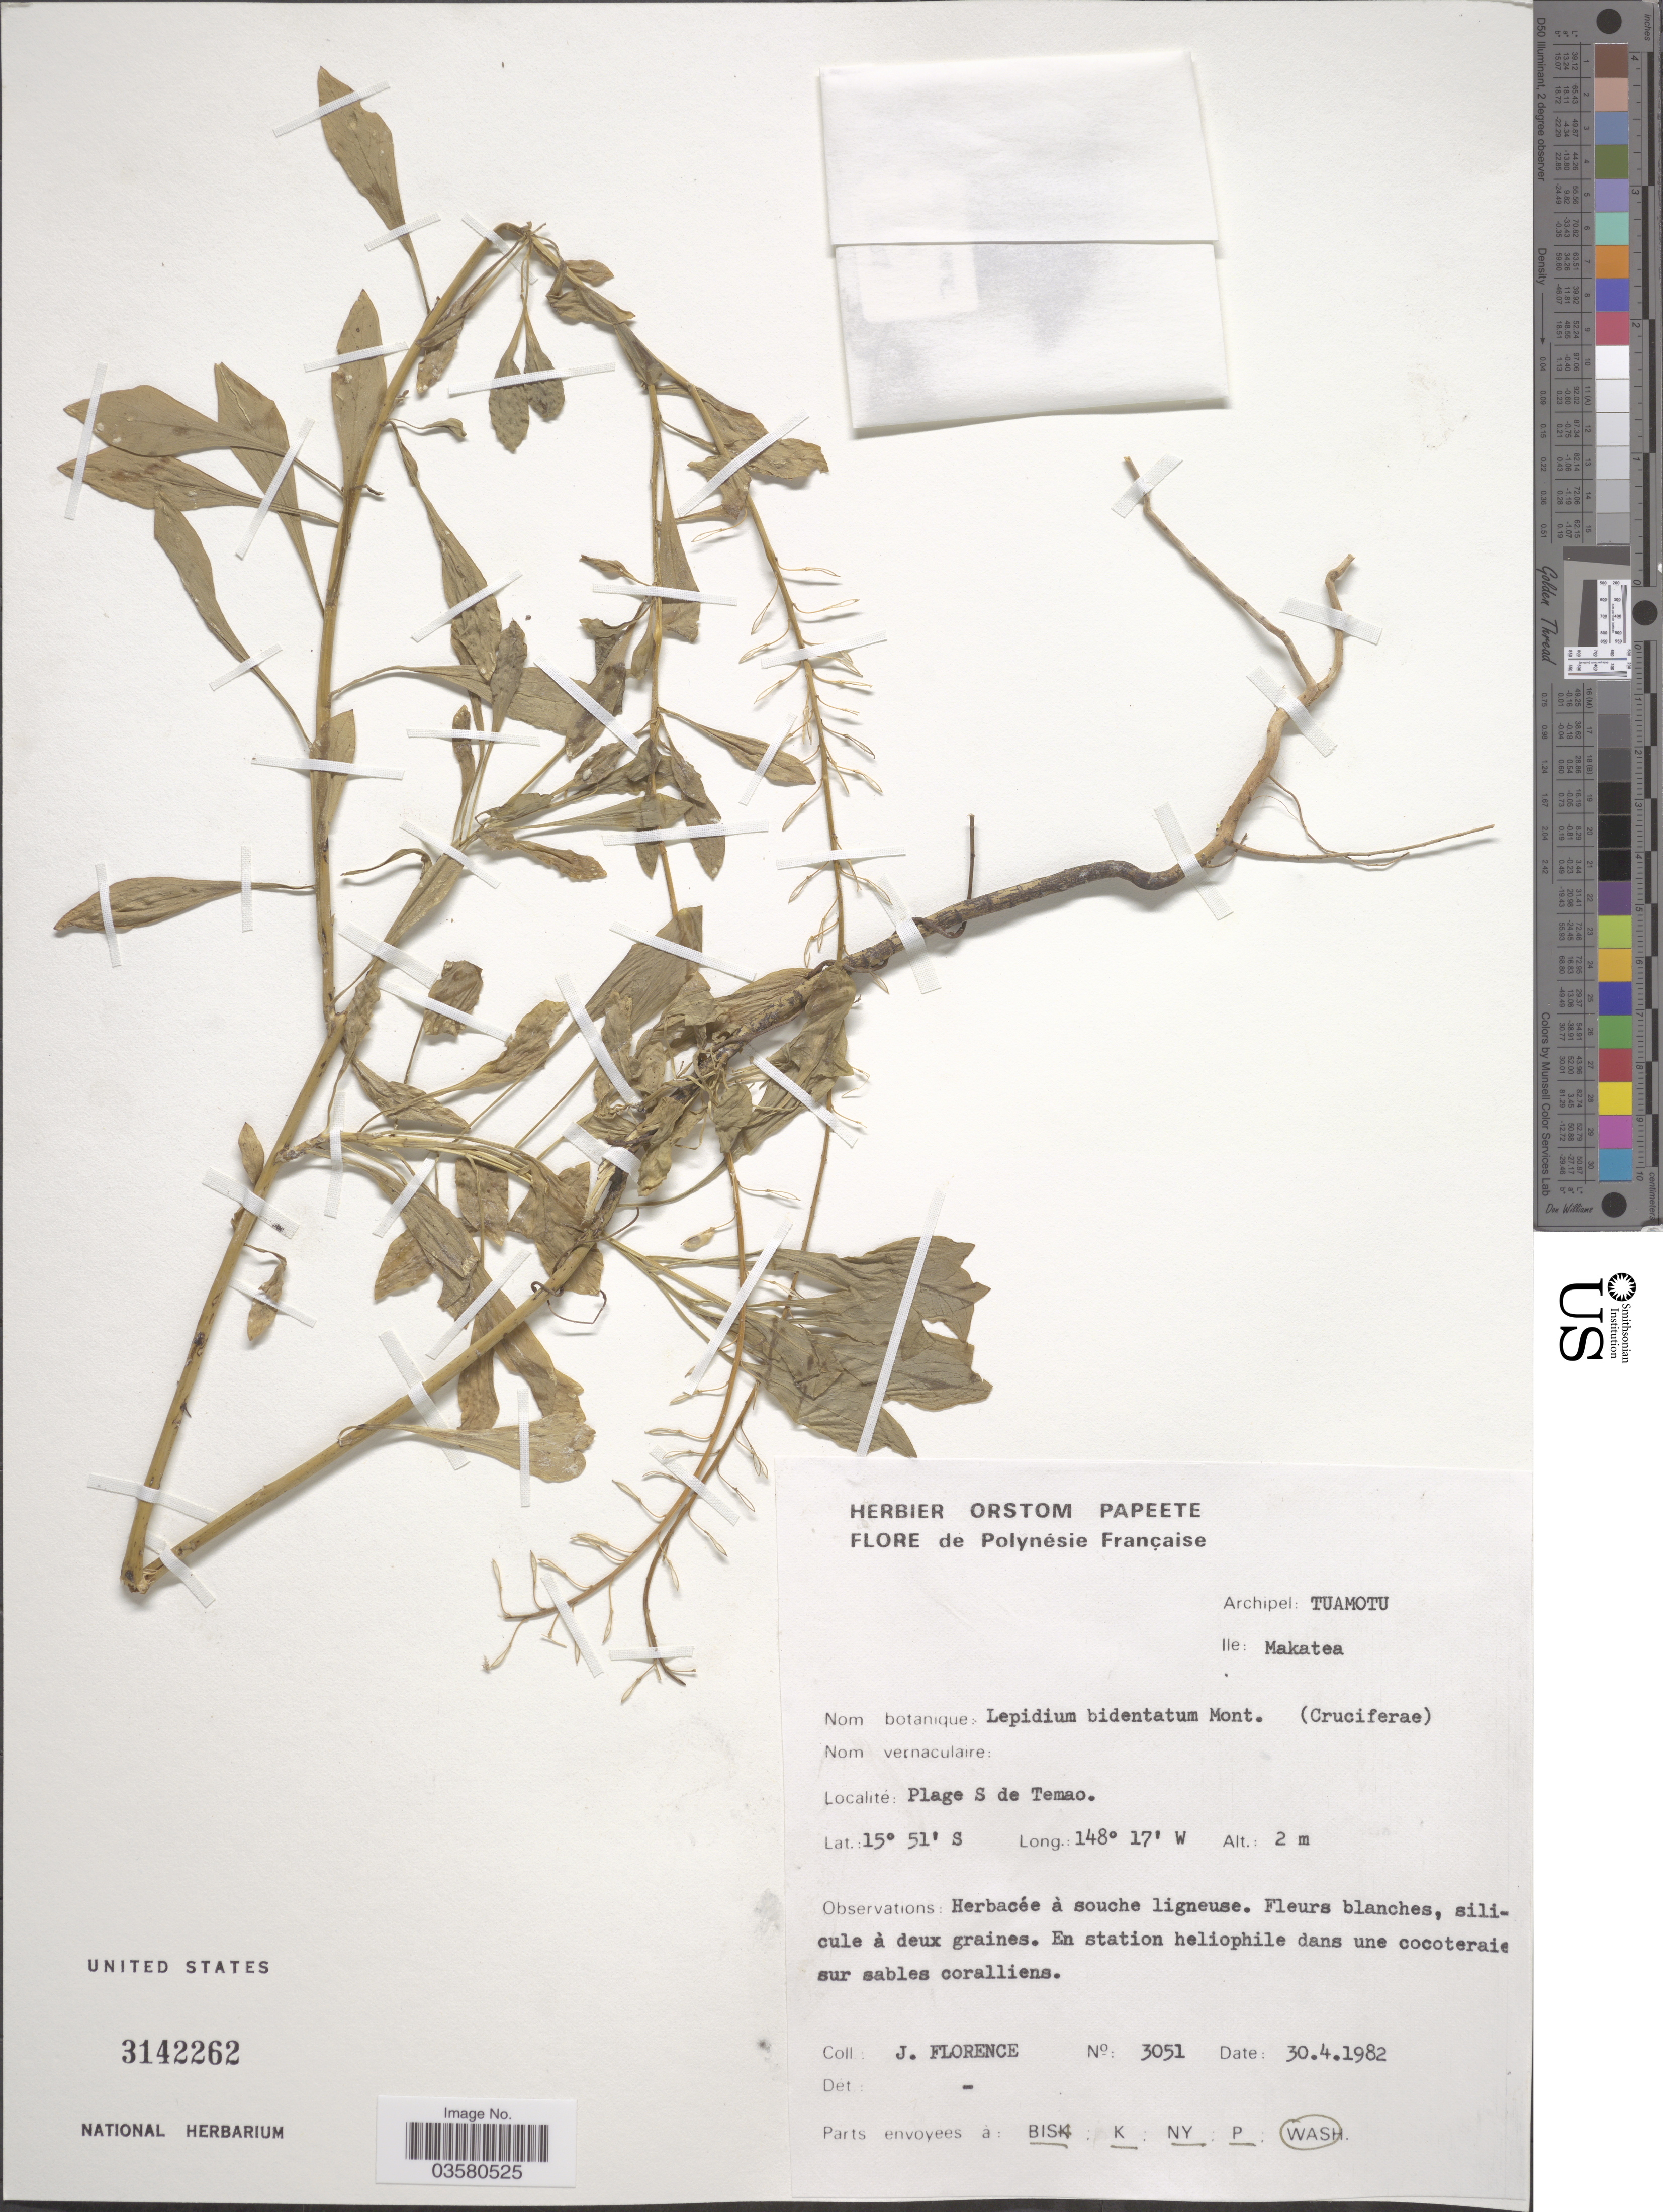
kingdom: Plantae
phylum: Tracheophyta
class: Magnoliopsida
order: Brassicales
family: Brassicaceae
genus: Lepidium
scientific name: Lepidium bidentatum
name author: Montin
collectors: J. Florence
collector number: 3051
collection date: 1982-04-30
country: French Polynesia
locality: Archipel: Tuamotu. Ile: Makatea. Plage S de Temao.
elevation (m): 2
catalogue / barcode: US 3142262